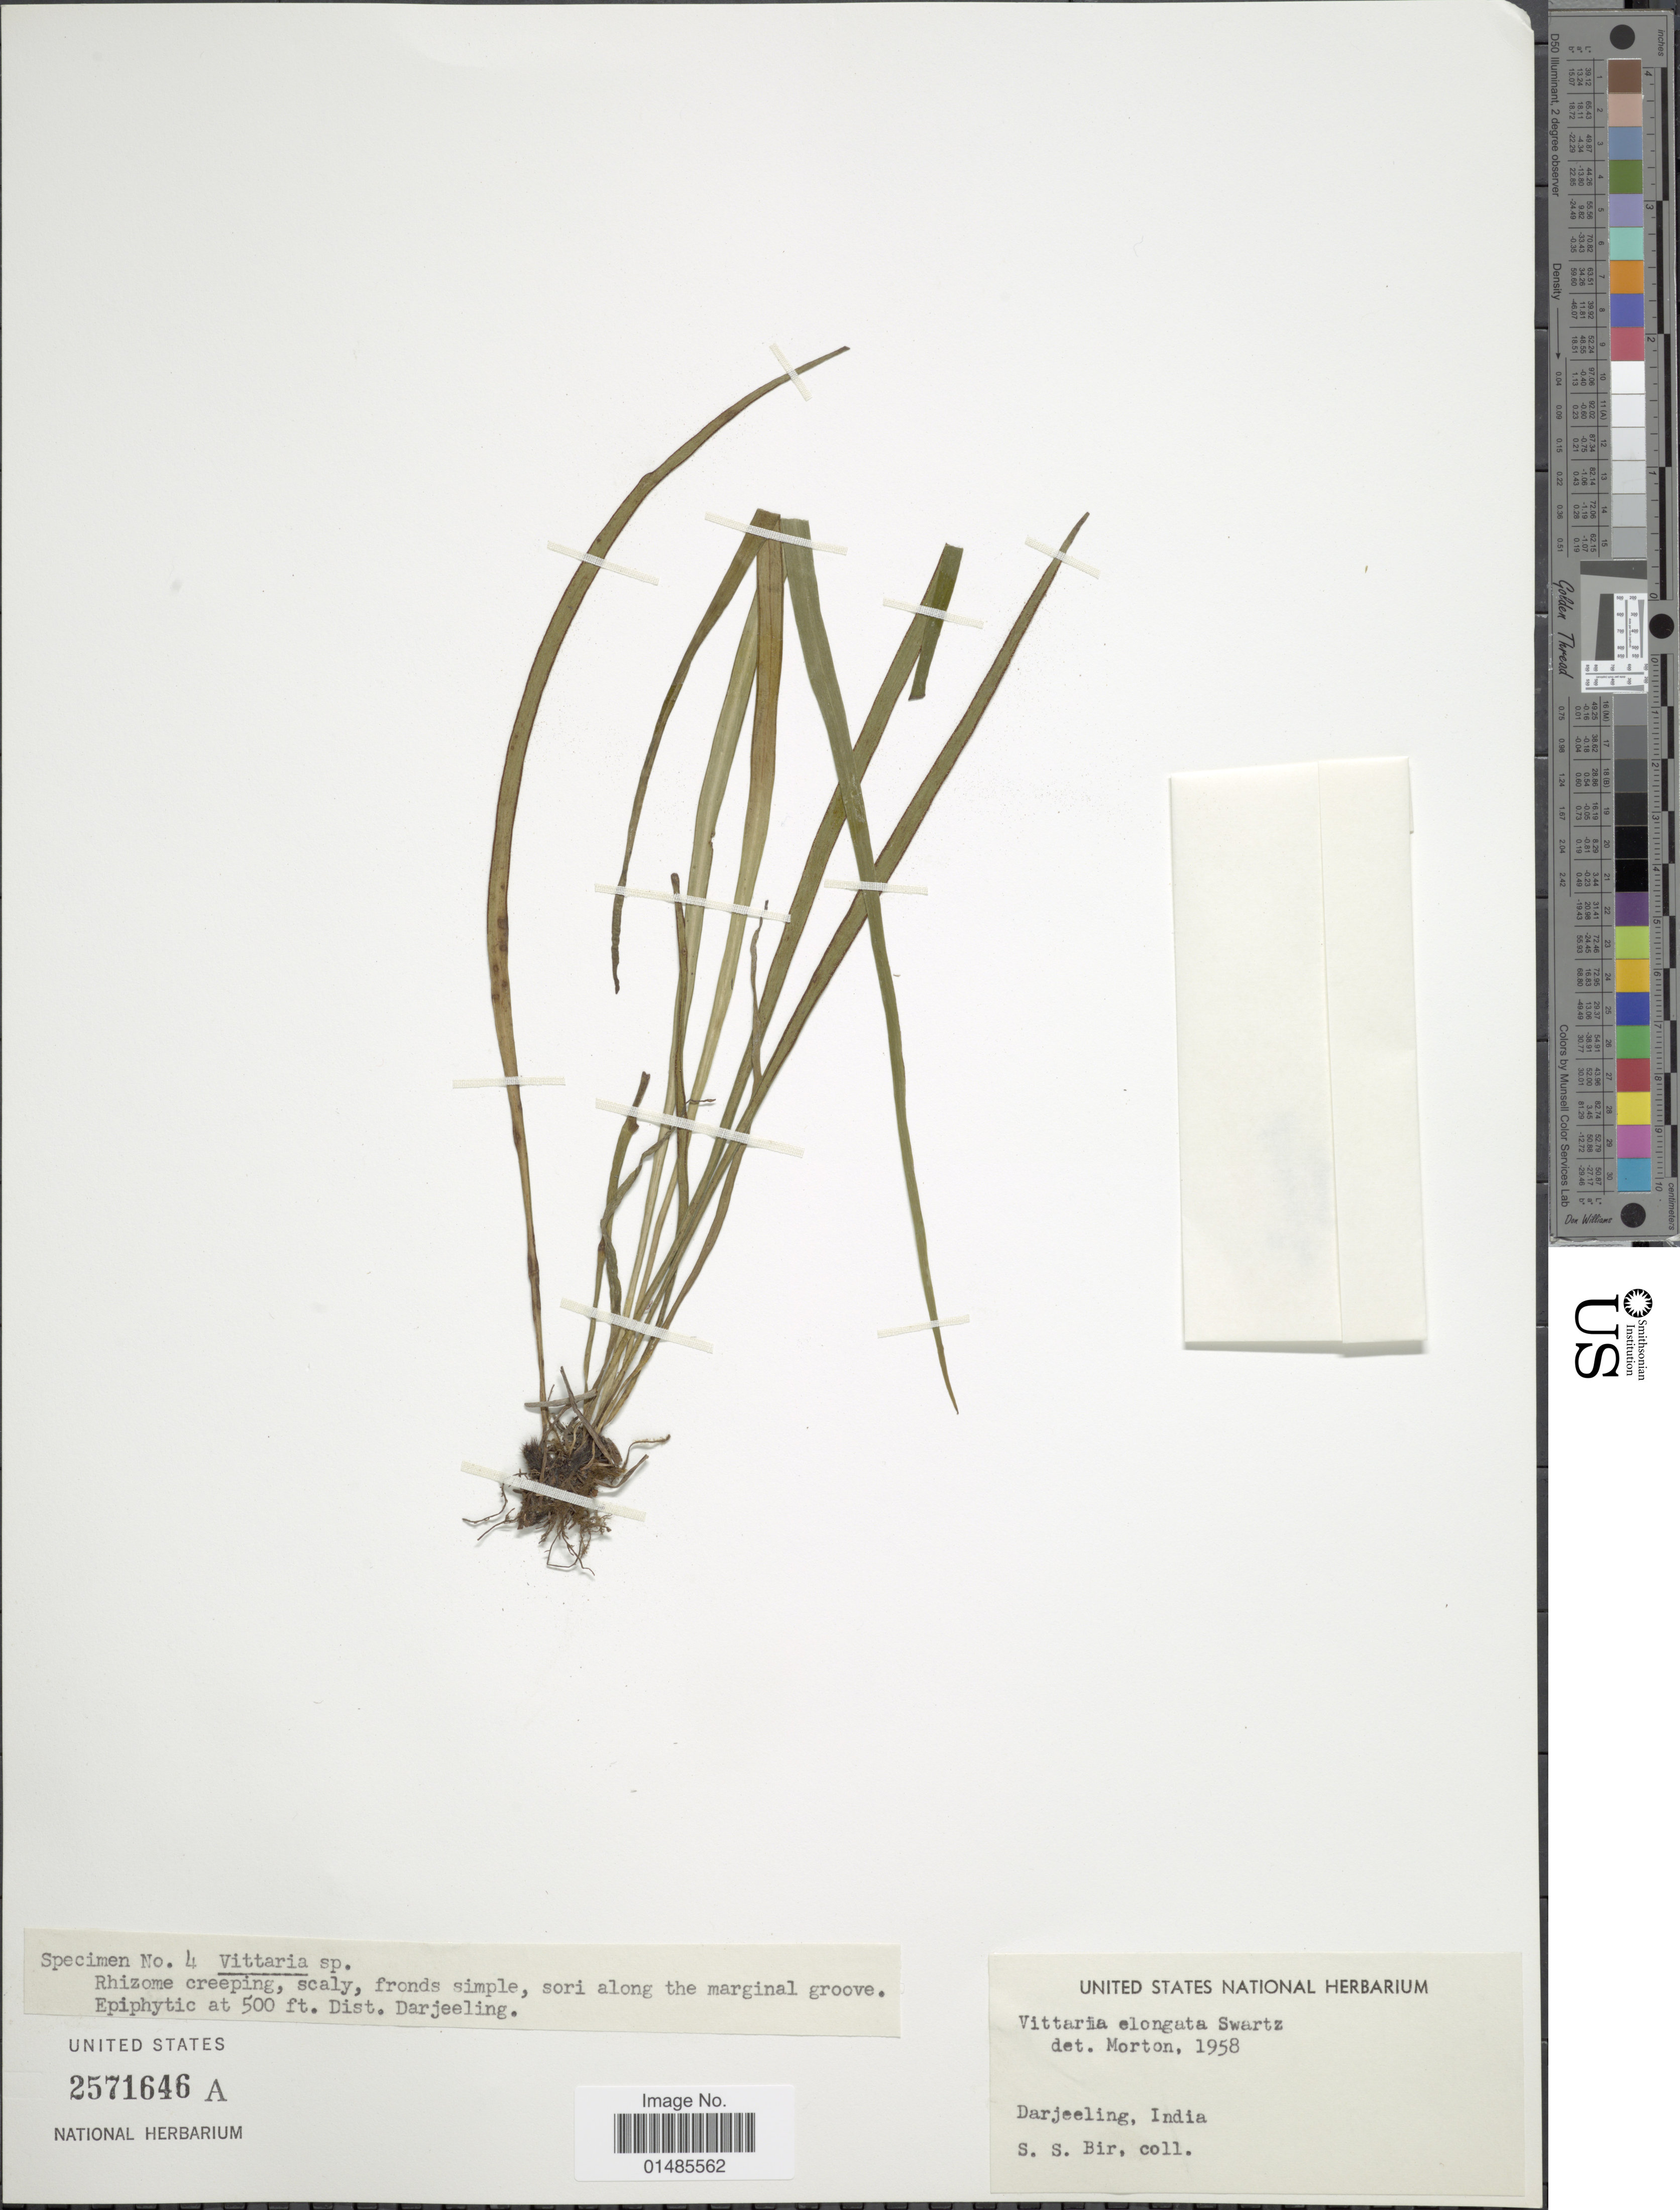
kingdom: Plantae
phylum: Tracheophyta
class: Polypodiopsida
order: Polypodiales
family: Pteridaceae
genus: Haplopteris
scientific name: Haplopteris elongata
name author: (Sw.) Crane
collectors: S. S. Bir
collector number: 4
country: India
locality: Dist. Darjeeling.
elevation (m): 152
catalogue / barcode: US 2571646A